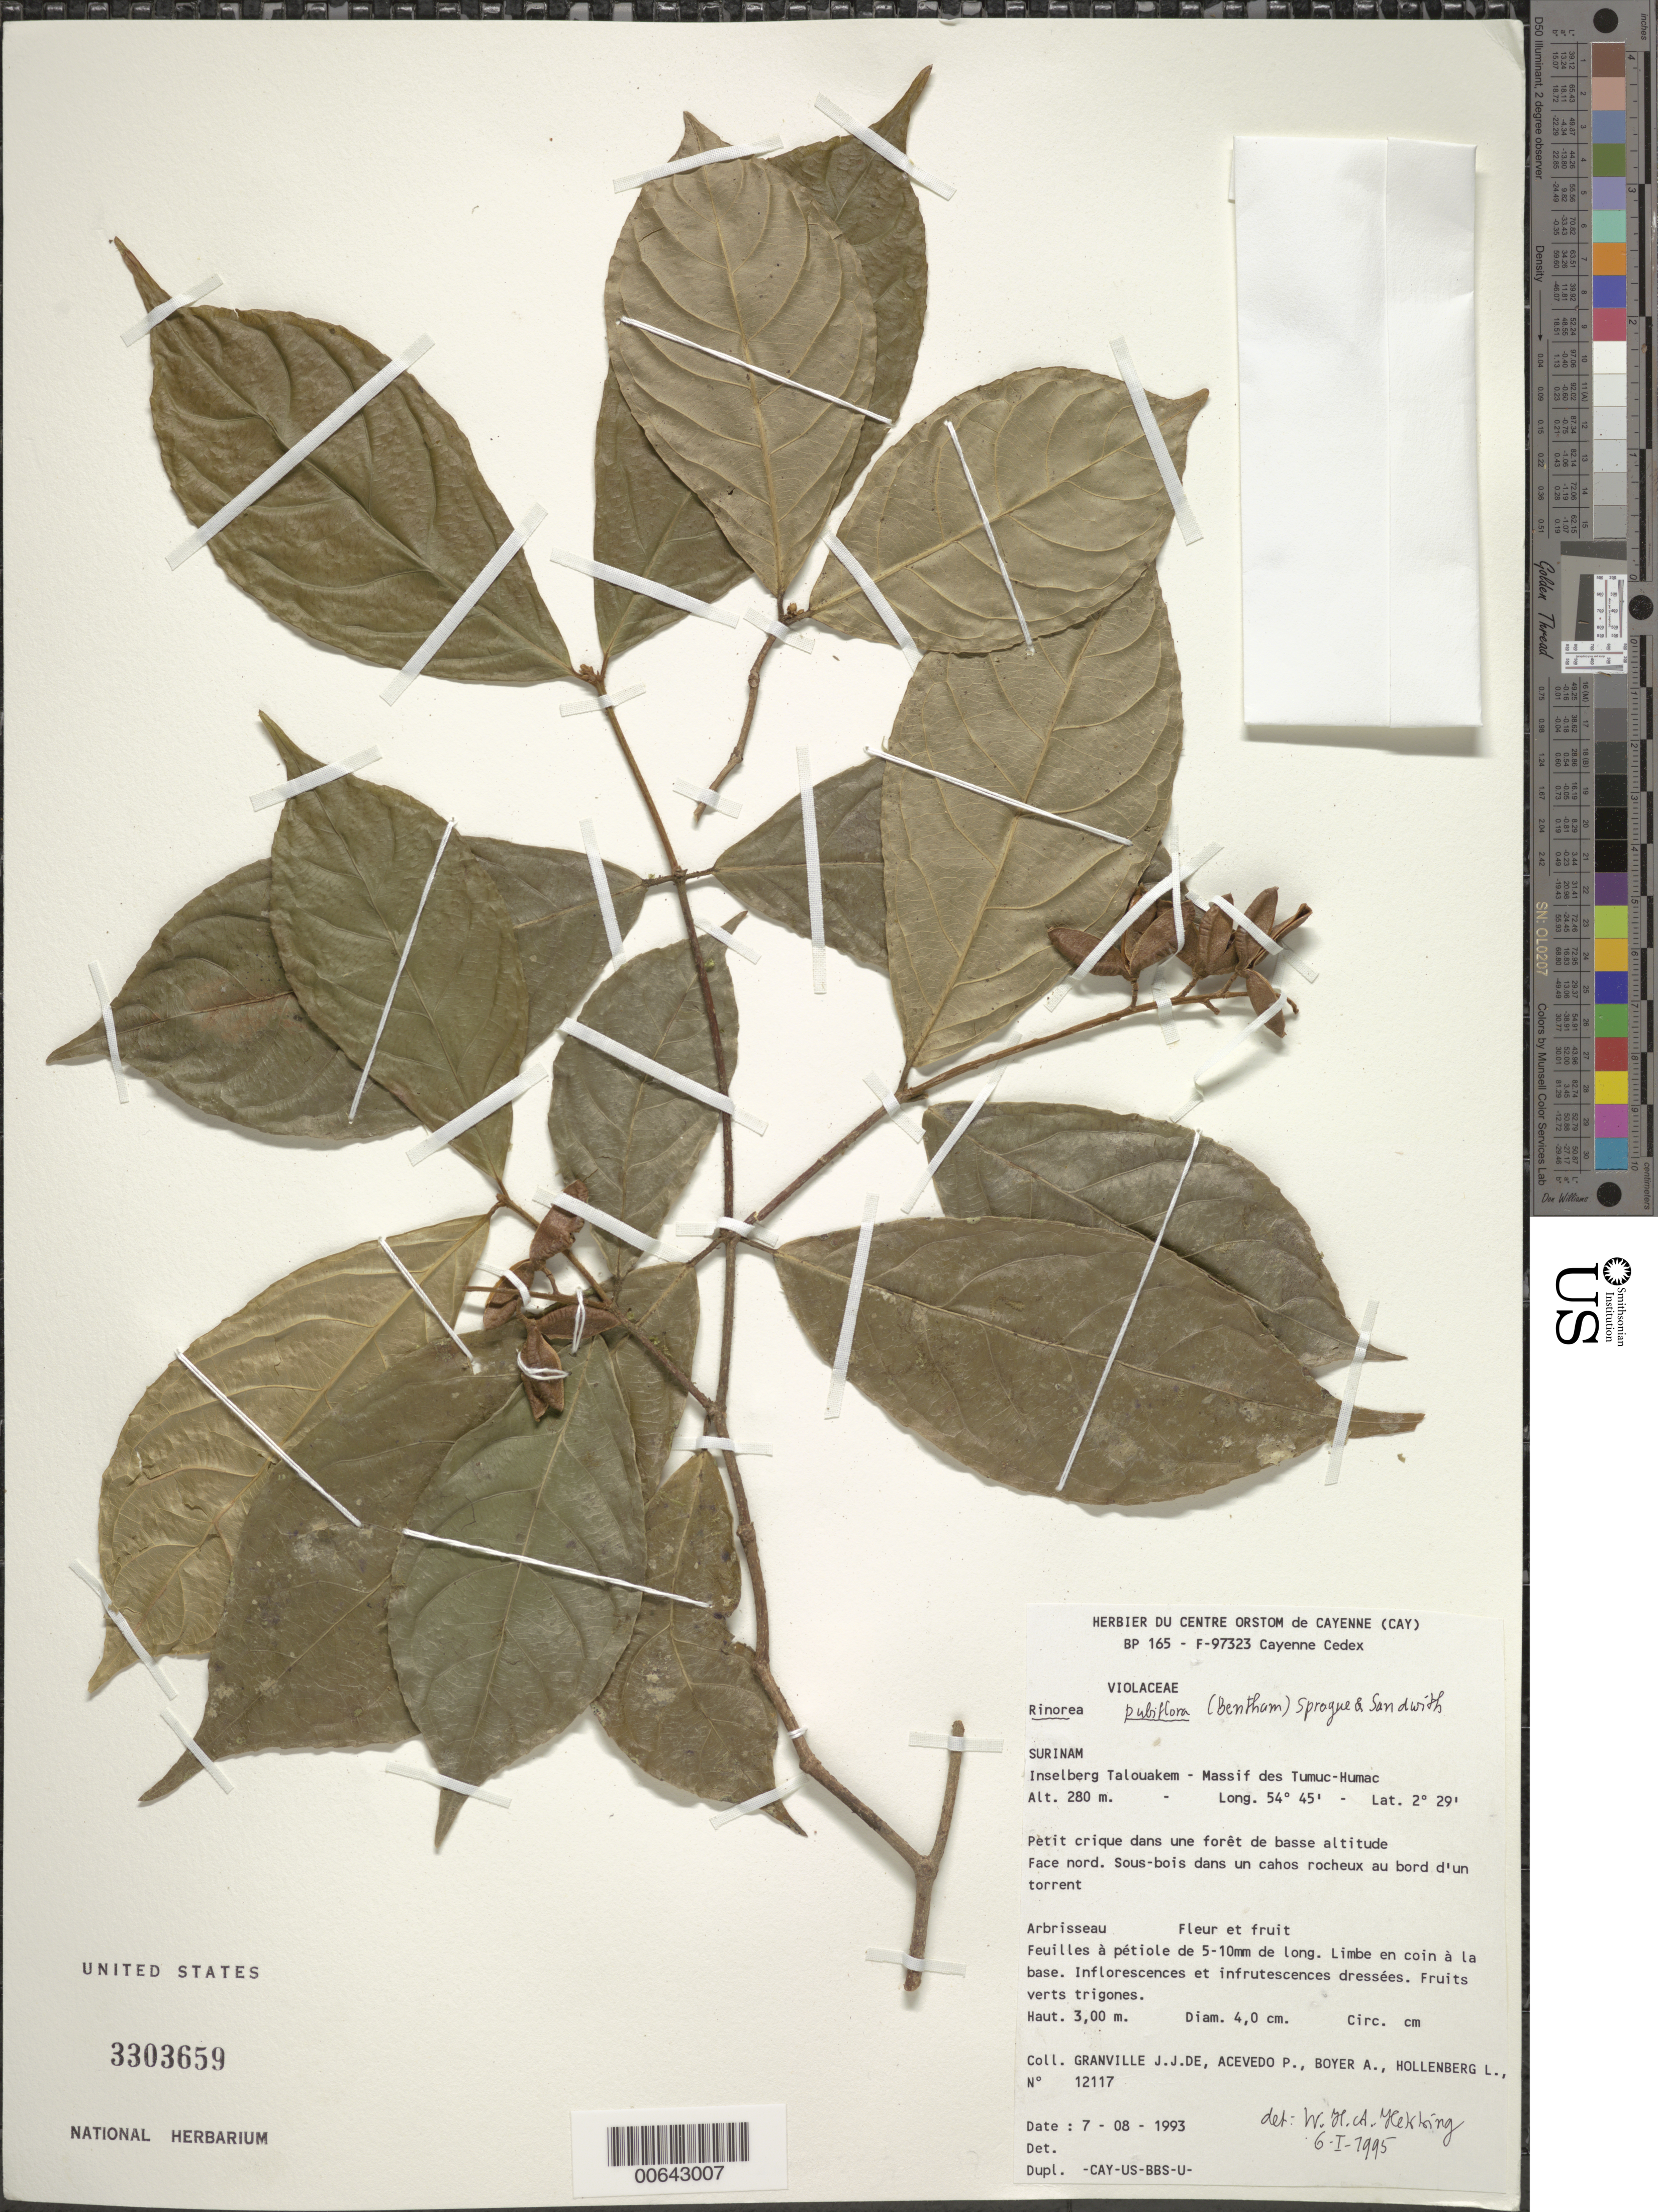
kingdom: Plantae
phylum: Tracheophyta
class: Magnoliopsida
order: Malpighiales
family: Violaceae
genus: Rinorea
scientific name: Rinorea pubiflora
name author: (Benth.) Sprague & Sandwith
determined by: Hekking, W. H. A.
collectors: J.-J. de Granville, P. Acevedo-Rodr., A. Boyer & L. Hollenberg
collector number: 12117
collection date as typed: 7-Aug-93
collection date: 1993-08-07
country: Suriname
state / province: Sipaliwini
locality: Inselberg Talouakem, Massif des Tumuc-Humac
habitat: Forest of low altitude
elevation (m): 280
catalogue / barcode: US 3303659